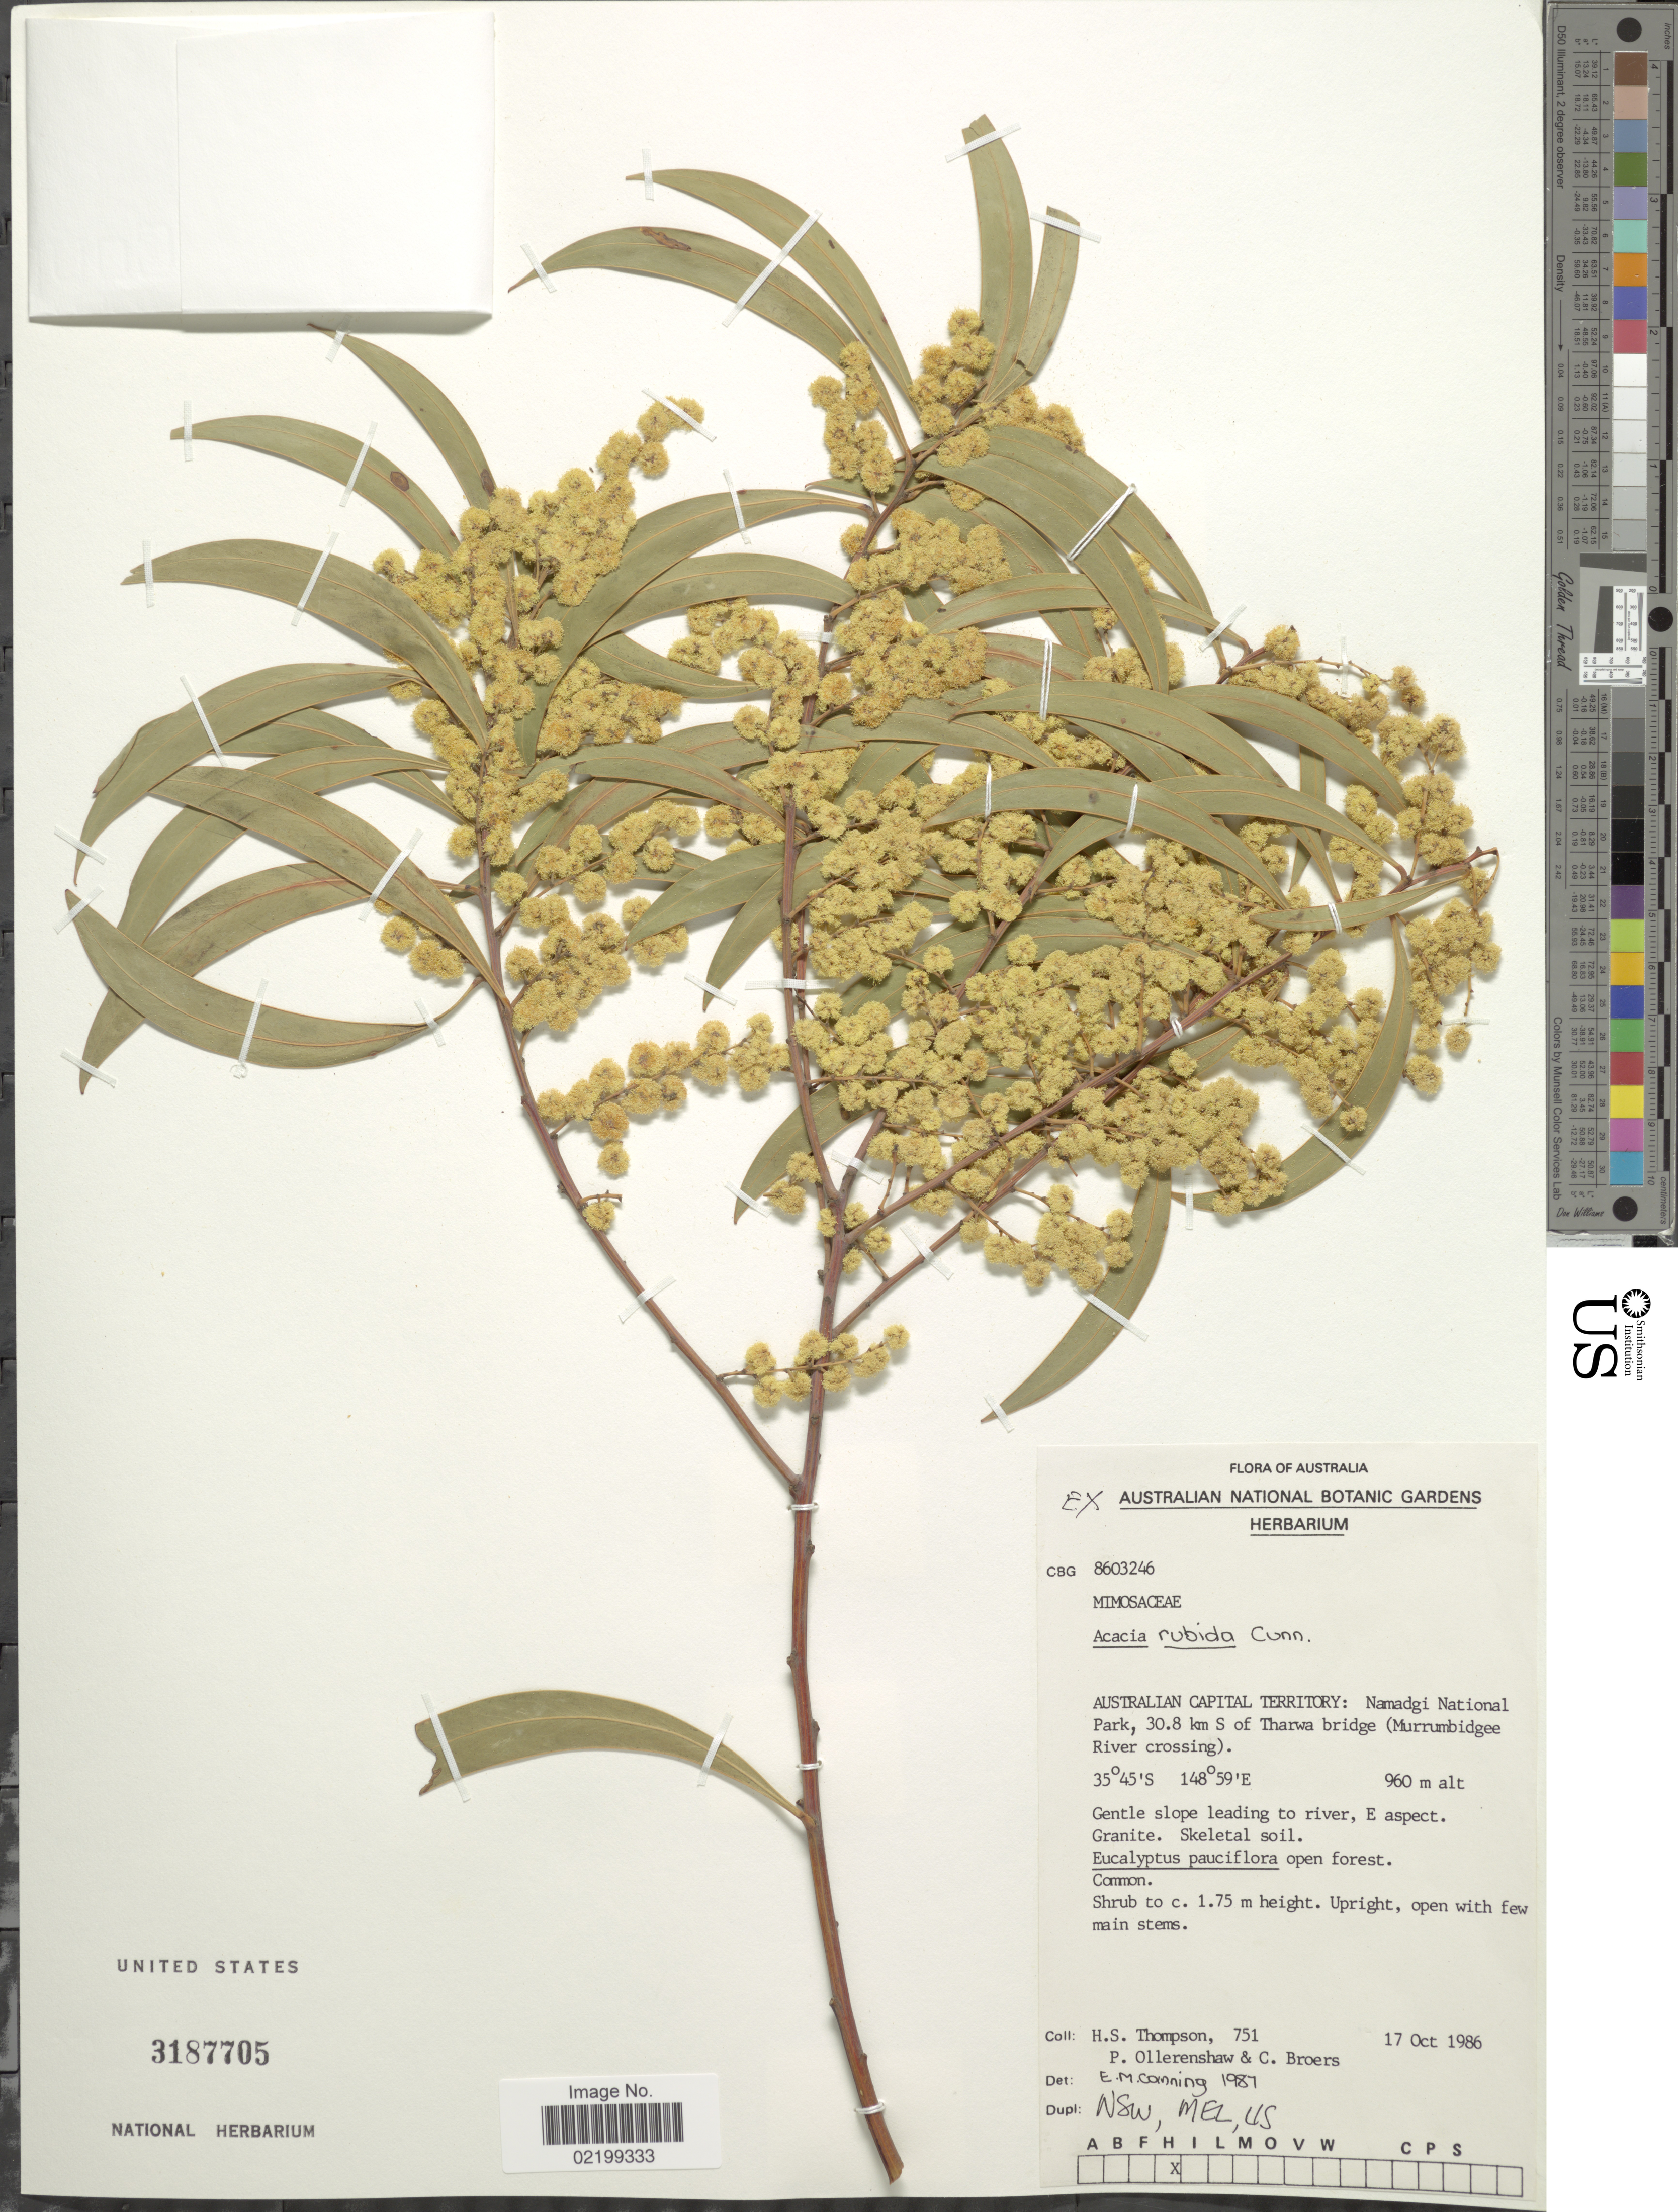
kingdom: Plantae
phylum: Tracheophyta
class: Magnoliopsida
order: Fabales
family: Fabaceae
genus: Acacia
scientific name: Acacia rubida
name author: A. Cunn.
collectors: H. Thompson, N. Ollerenshaw & C. Broers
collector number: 751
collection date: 1986-10-17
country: Australia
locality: Australian Capital Territory: Namadgi National Park, 30.8 km S of Tharwa bridge (Murrumbidgee River cossing), gentle slope leading to river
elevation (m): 960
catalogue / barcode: US 3187705